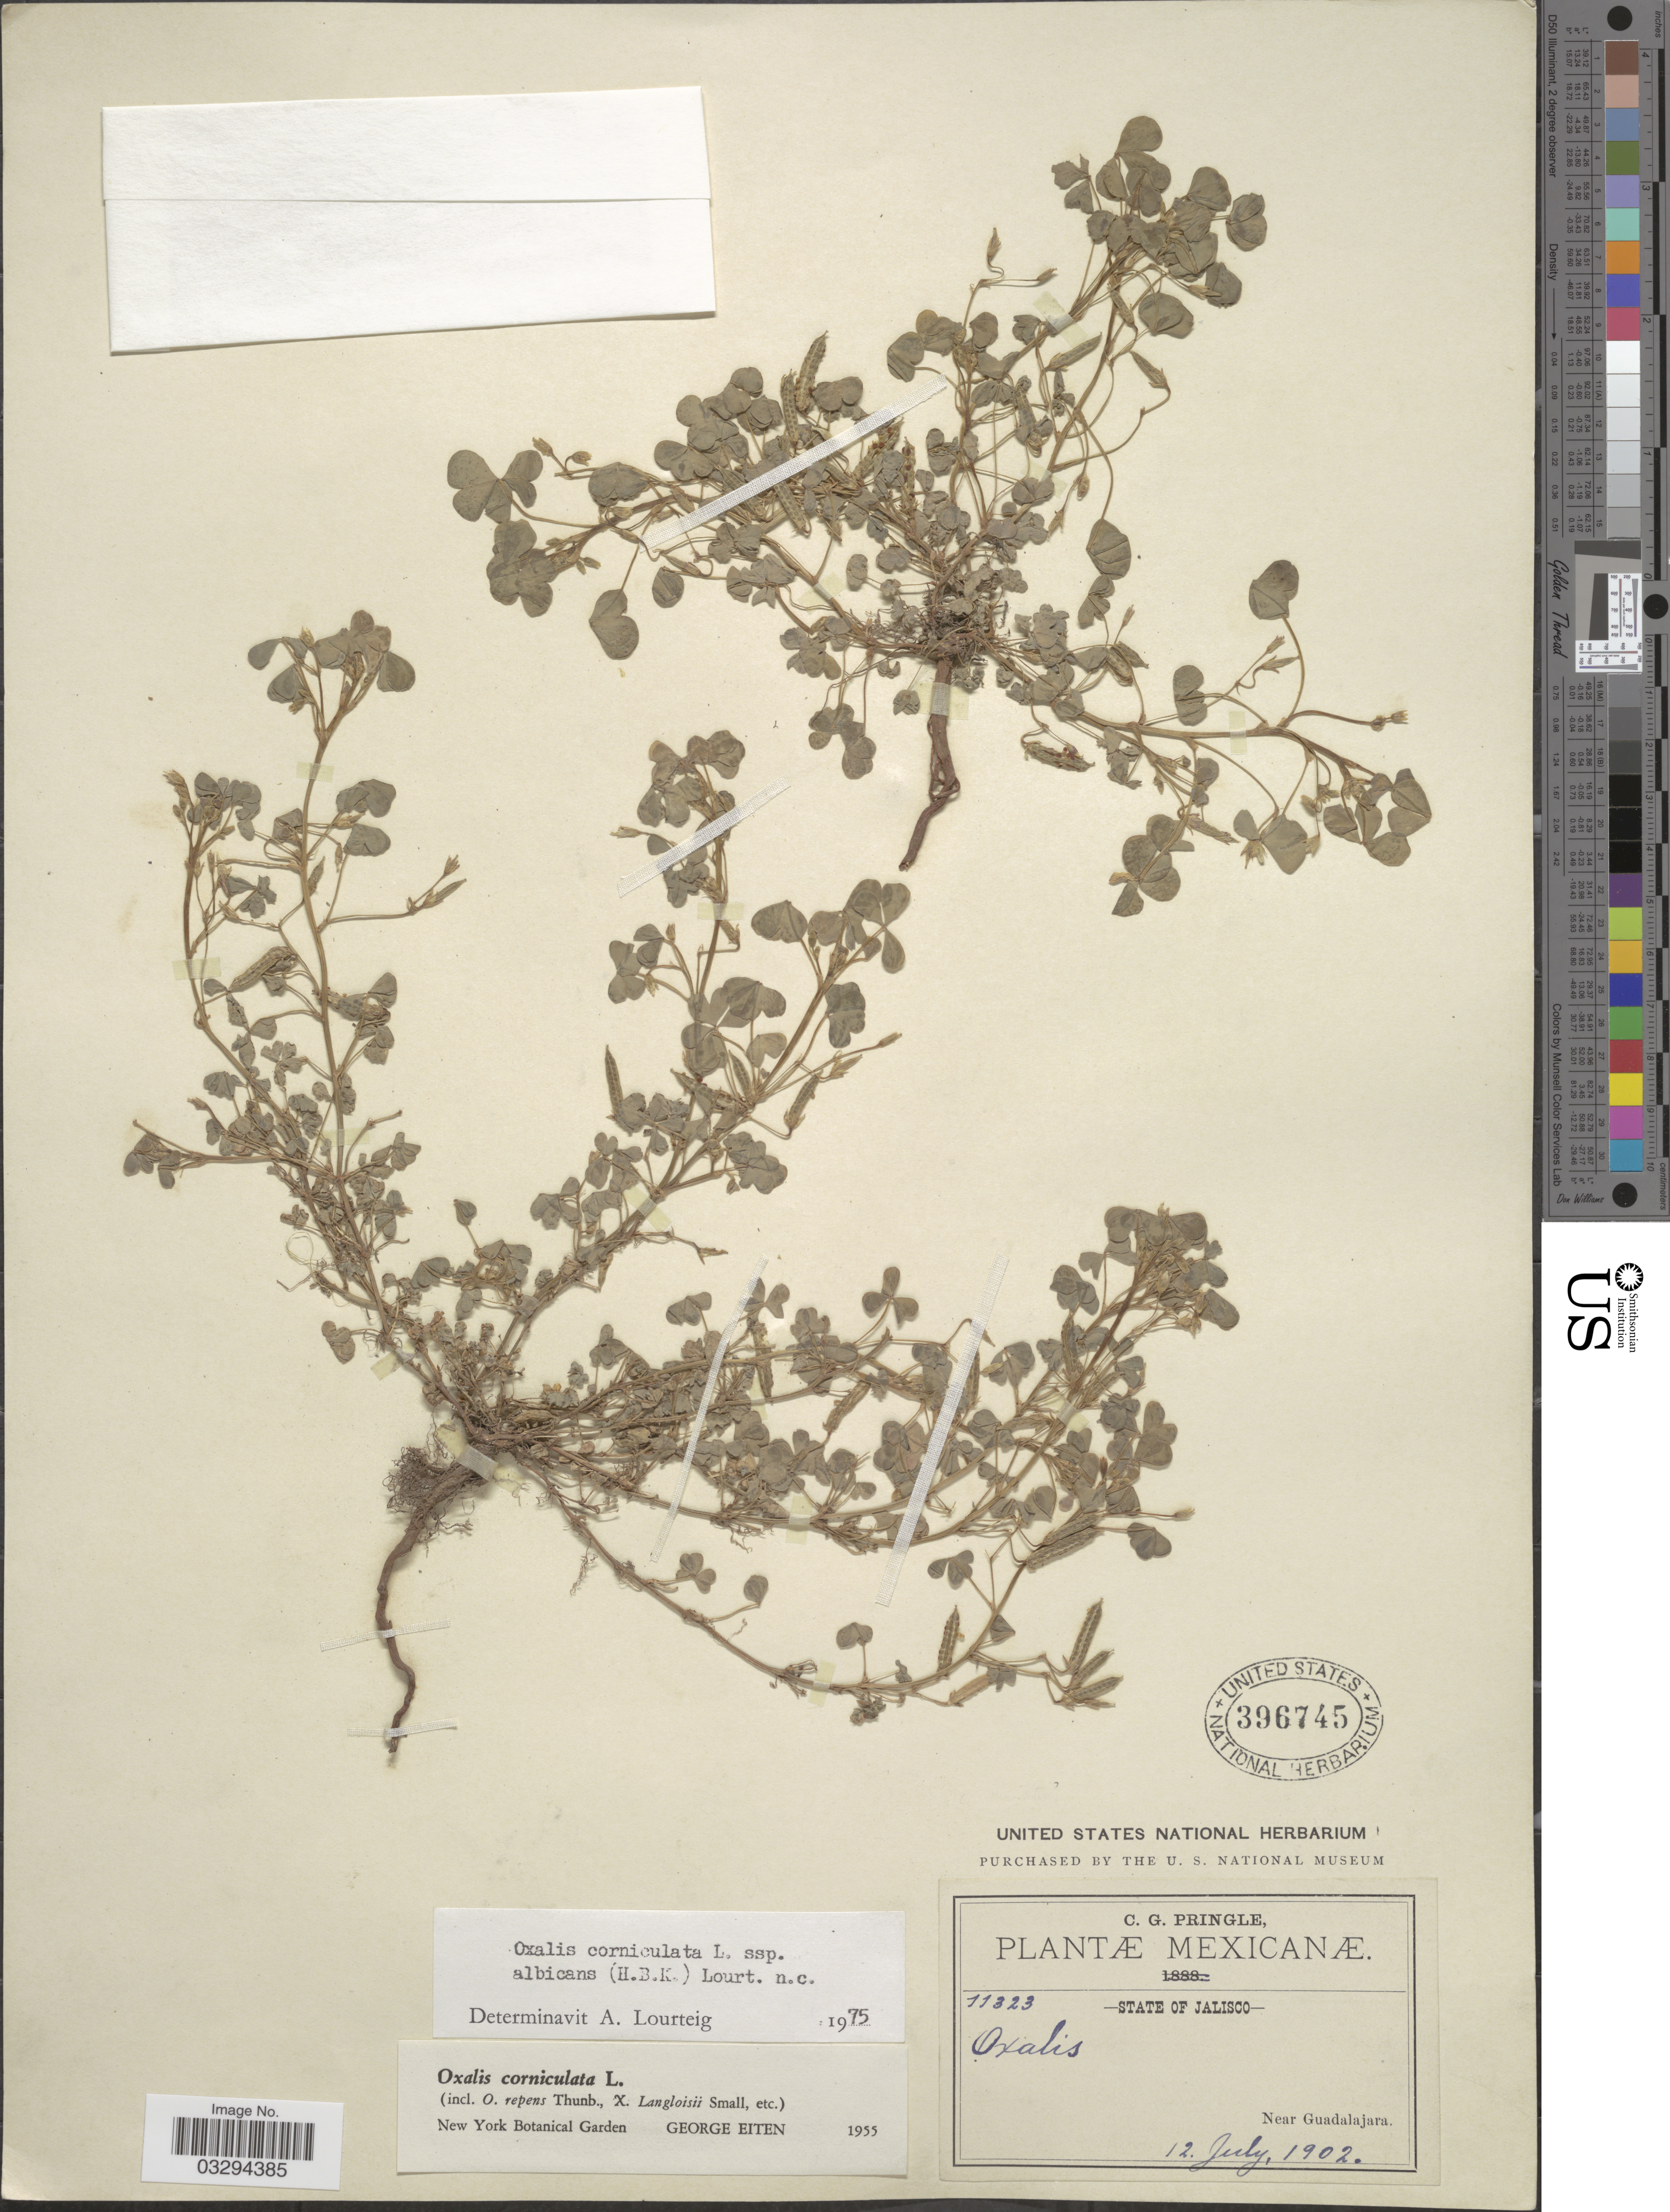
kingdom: Plantae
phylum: Tracheophyta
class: Magnoliopsida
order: Oxalidales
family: Oxalidaceae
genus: Oxalis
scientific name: Oxalis corniculata subsp. albicans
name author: (Kunth) Lourteig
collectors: C. G. Pringle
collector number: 11323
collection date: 1902-07-12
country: Mexico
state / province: Jalisco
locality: Near Guadalajara.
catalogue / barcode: US 396745